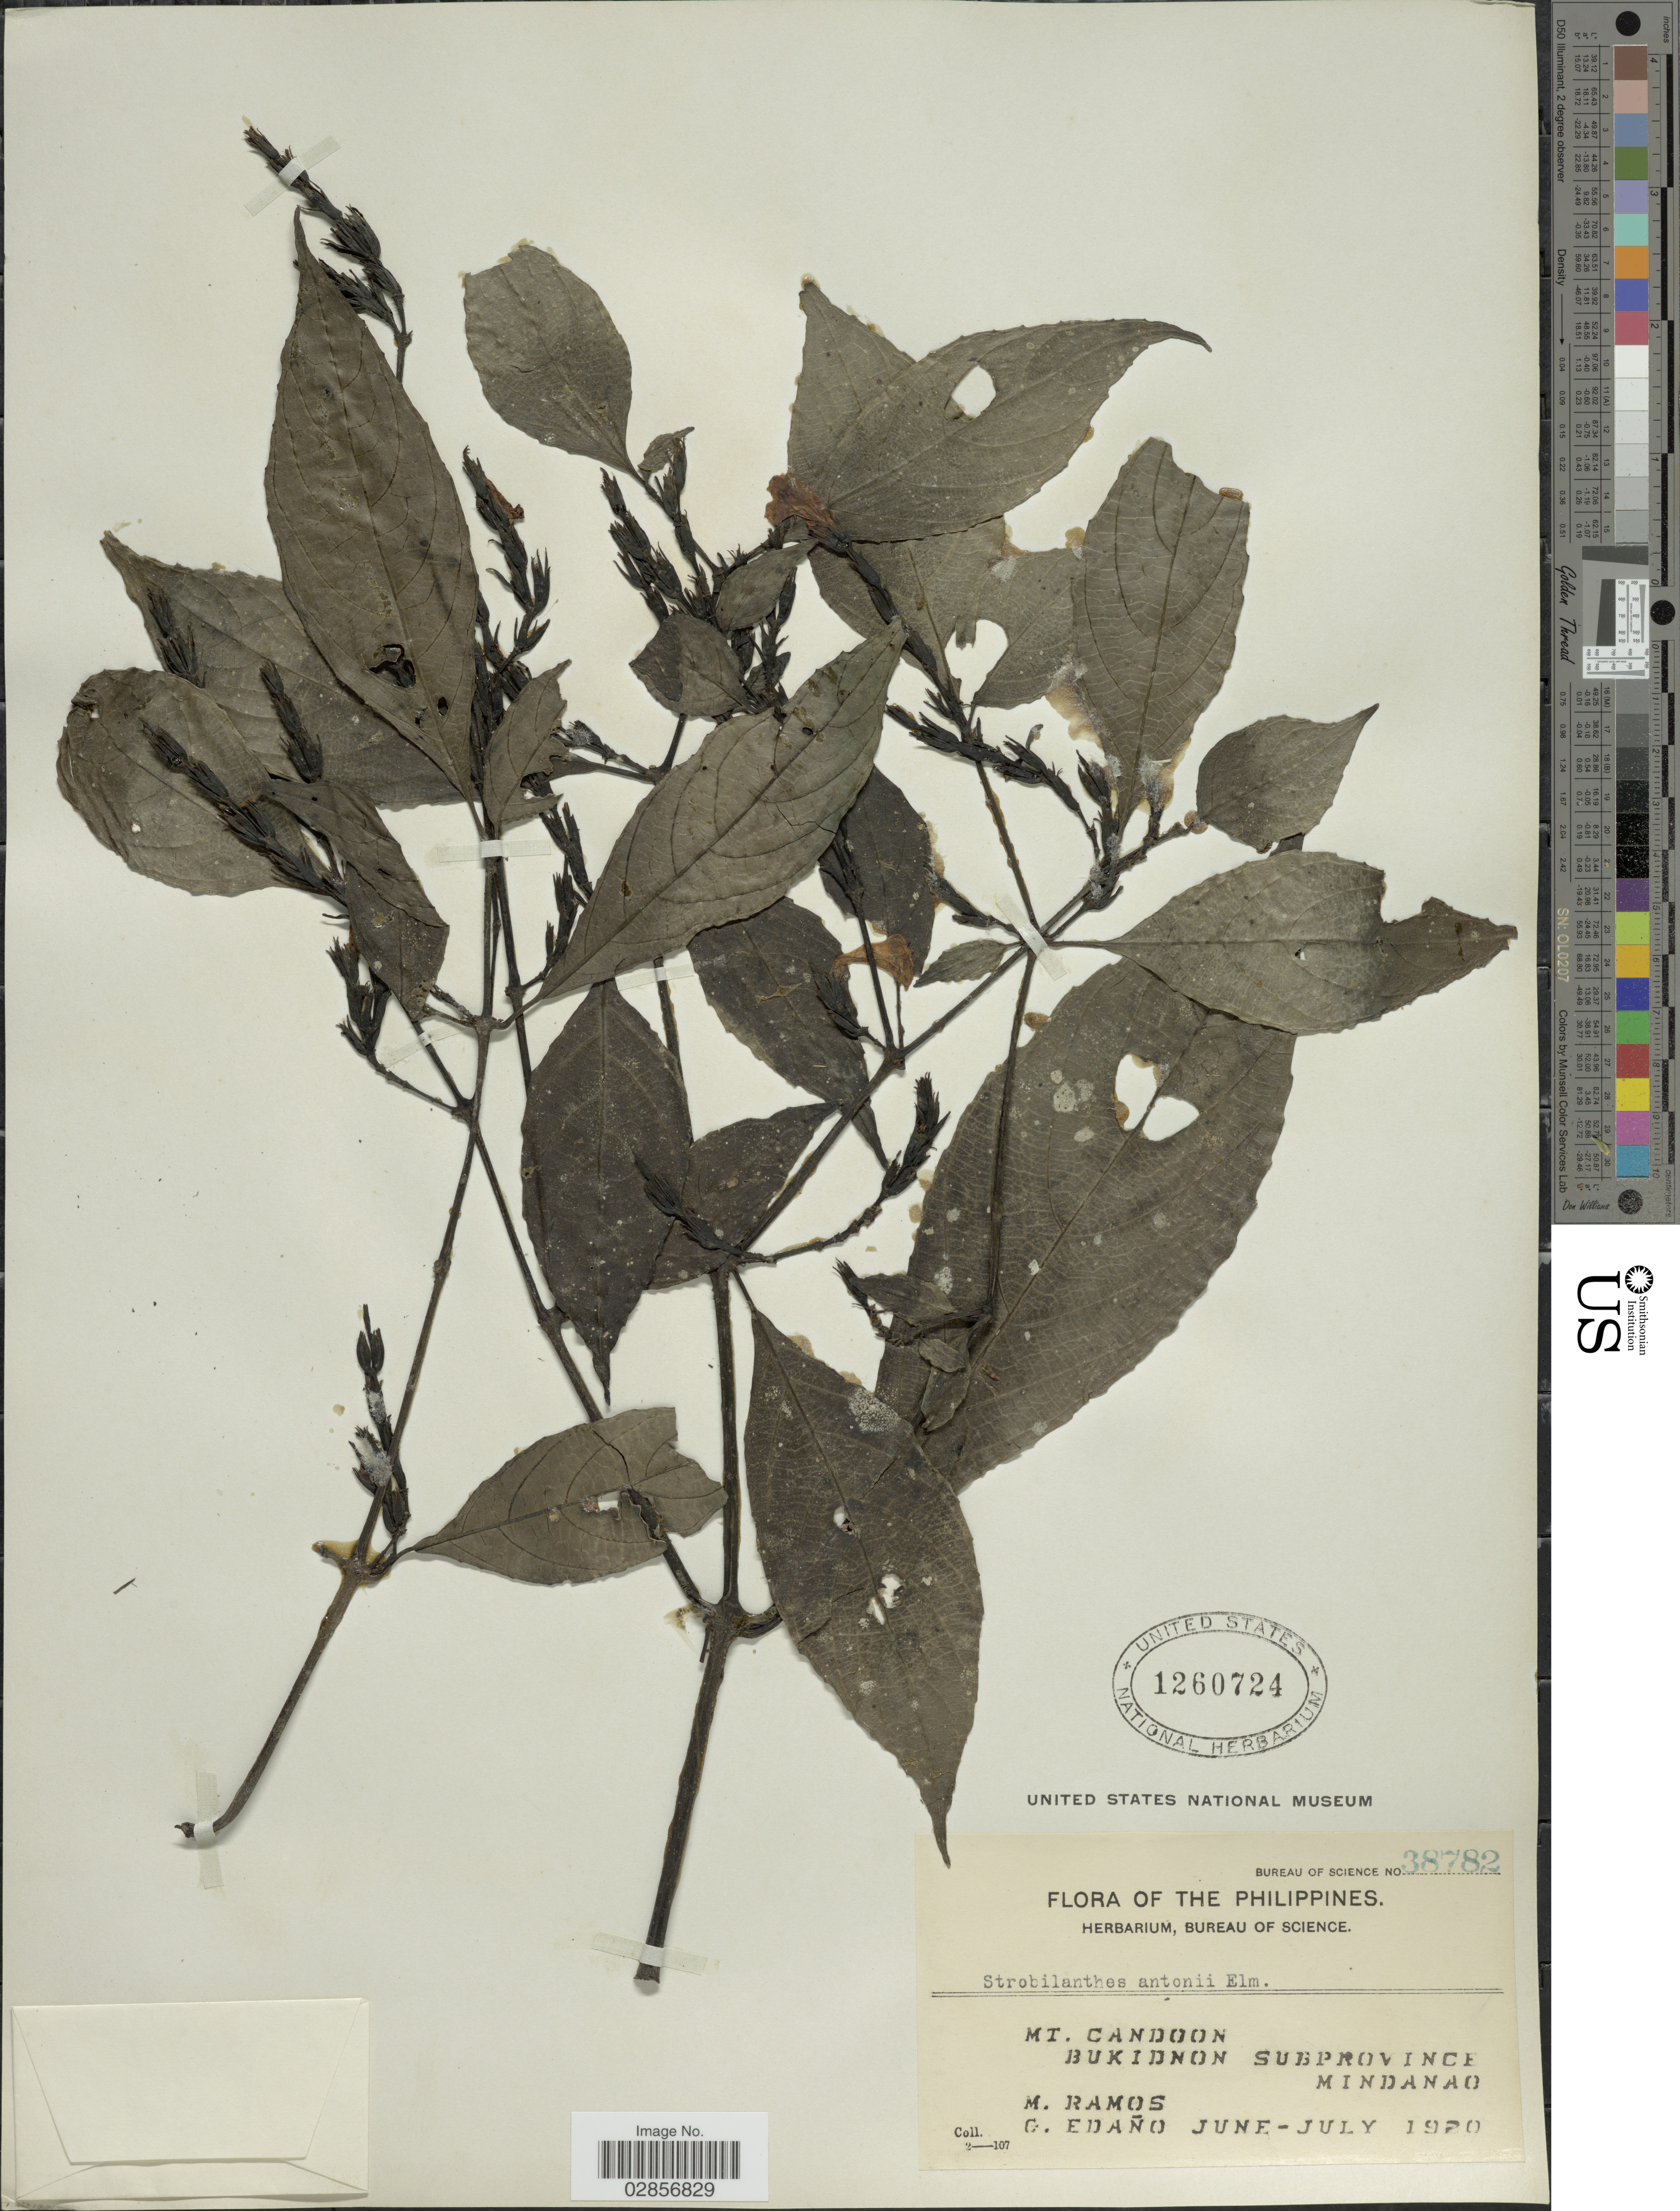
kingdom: Plantae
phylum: Tracheophyta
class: Magnoliopsida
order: Lamiales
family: Acanthaceae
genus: Strobilanthes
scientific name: Strobilanthes antonii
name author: Elmer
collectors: M. Ramos & G. Edaño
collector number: Bureau of Science 38782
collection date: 1920-06/1920-07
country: Philippines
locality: Mt. Candoon. Bukidnon Subprovince. Mindanao.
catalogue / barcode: US 1260724